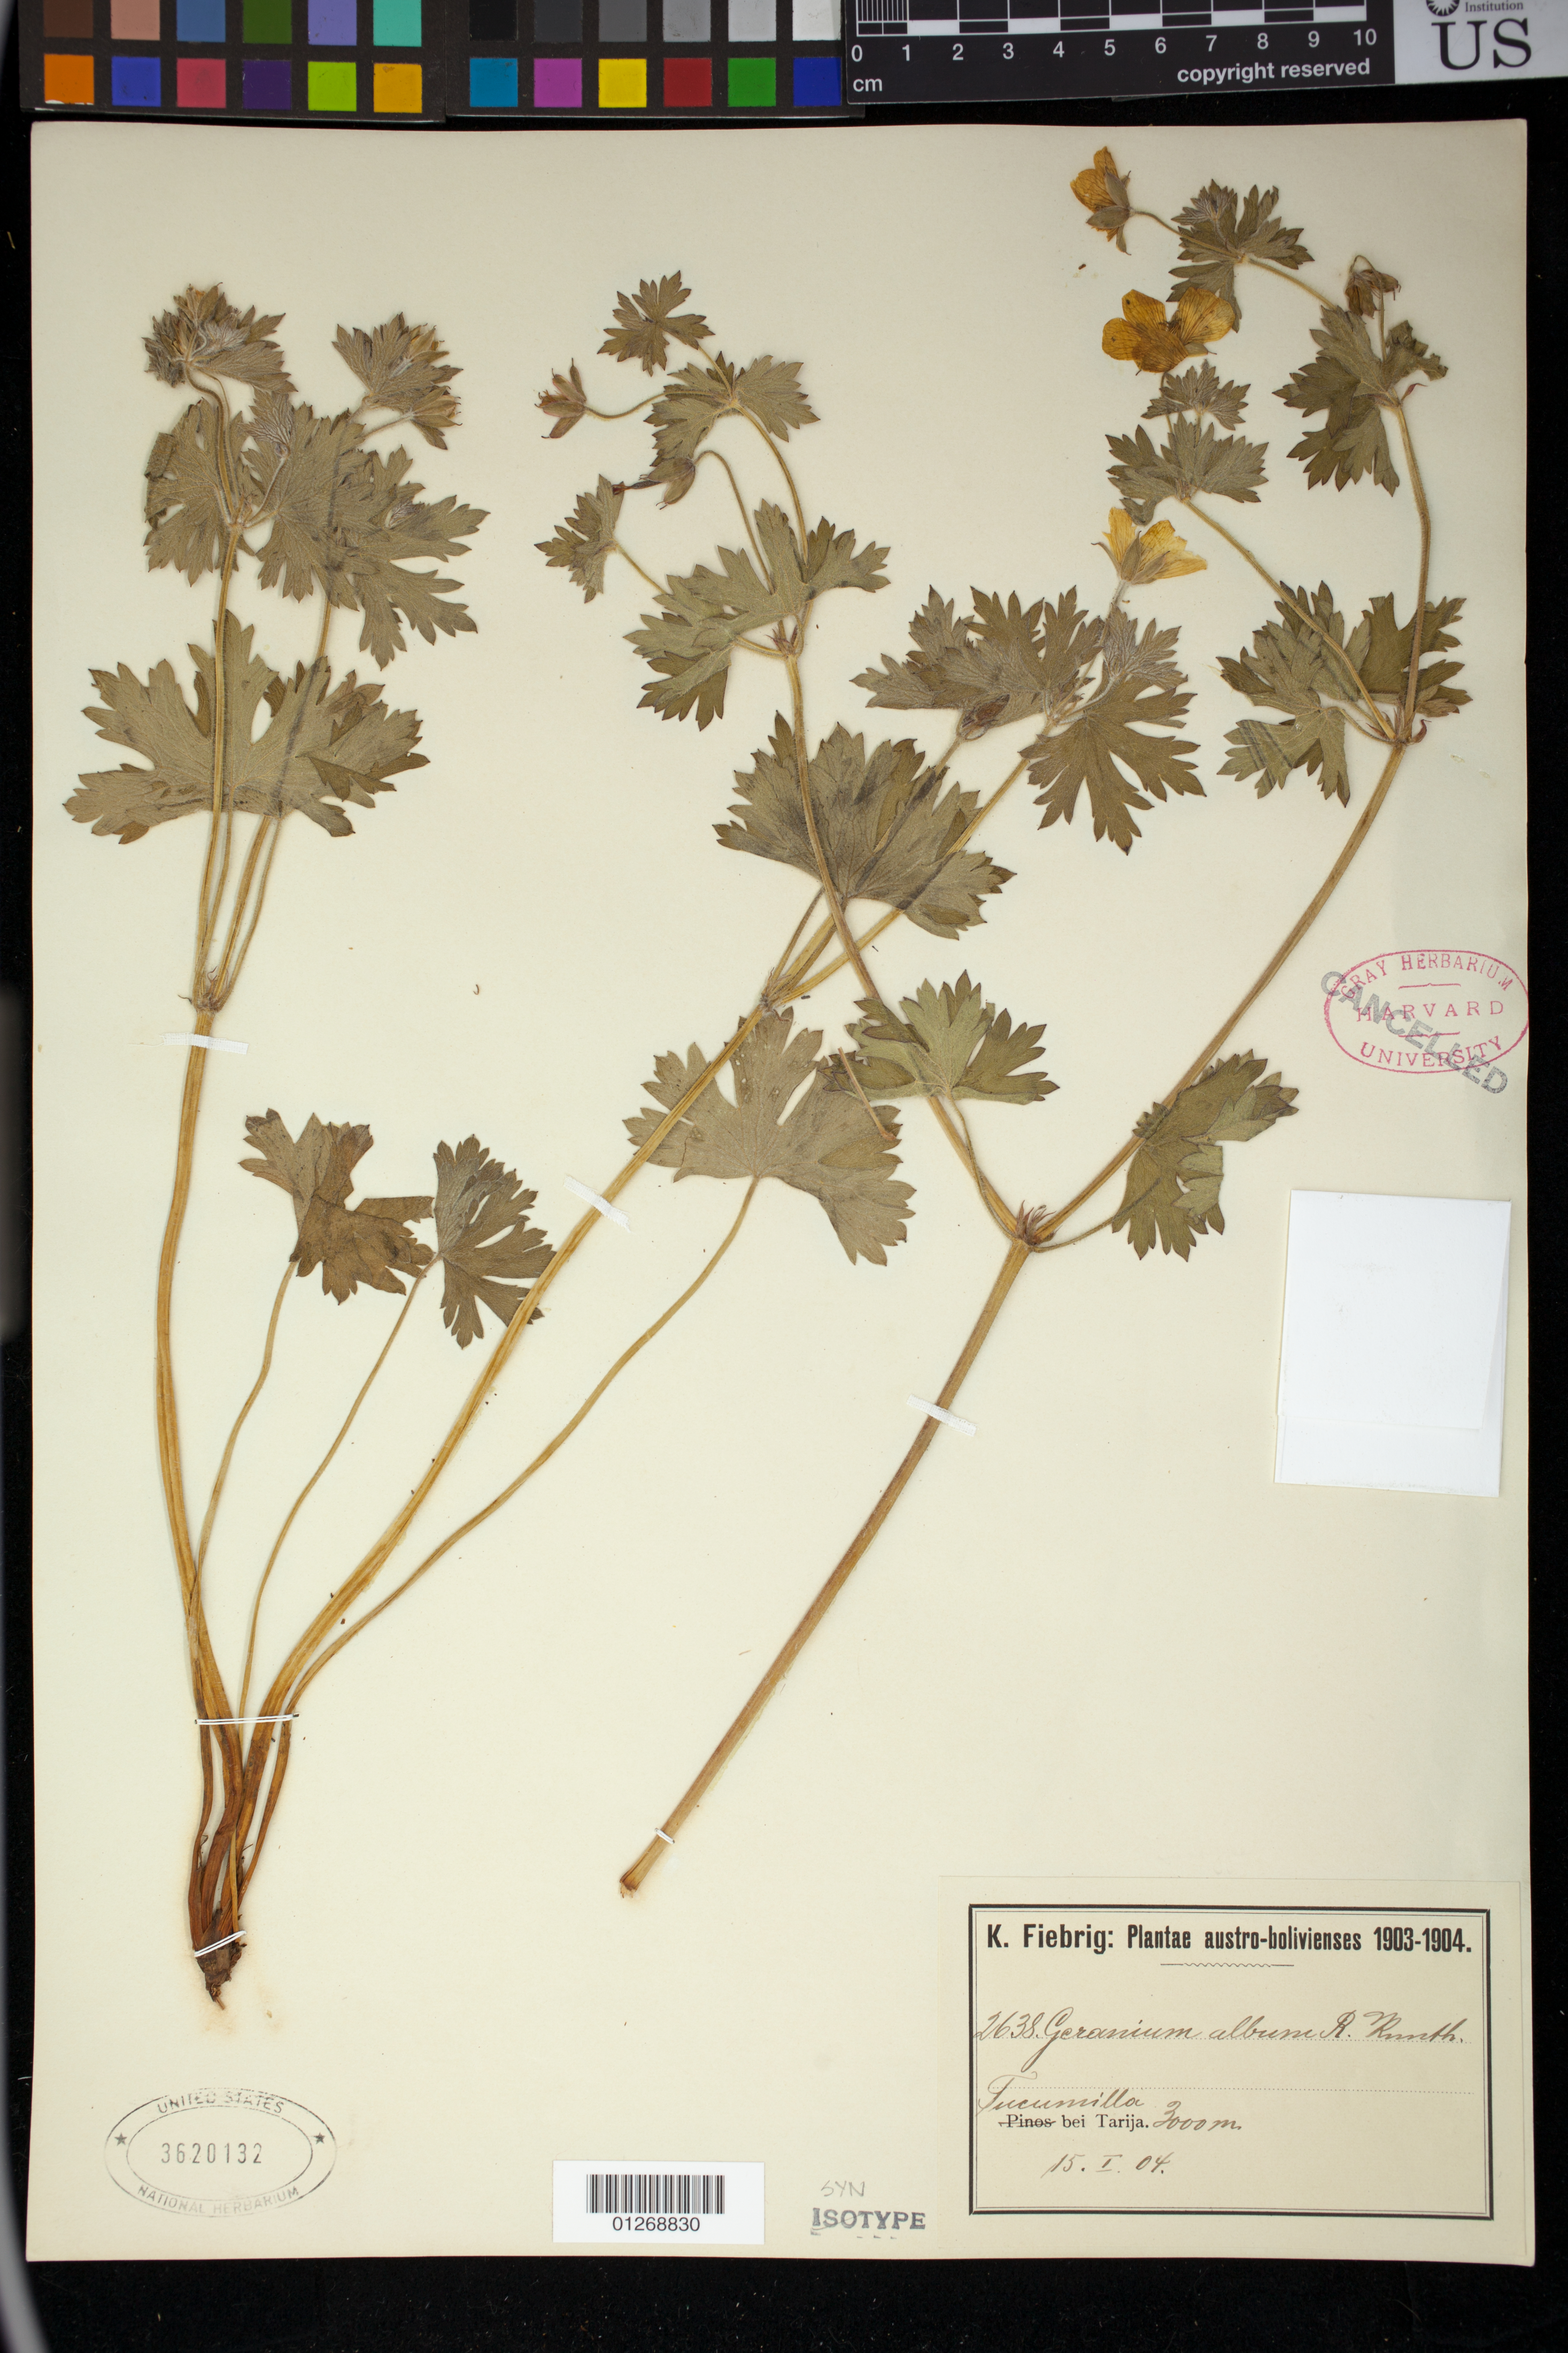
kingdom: Plantae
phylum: Tracheophyta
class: Magnoliopsida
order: Geraniales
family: Geraniaceae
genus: Geranium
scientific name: Geranium album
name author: R. Knuth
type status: Isolectotype; Isosyntype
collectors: K. Fiebrig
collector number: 2638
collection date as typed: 15 Jan 1904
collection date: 1904-01-15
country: Bolivia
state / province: Tarija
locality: Tucumilla.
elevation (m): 3000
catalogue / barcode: US 3620132